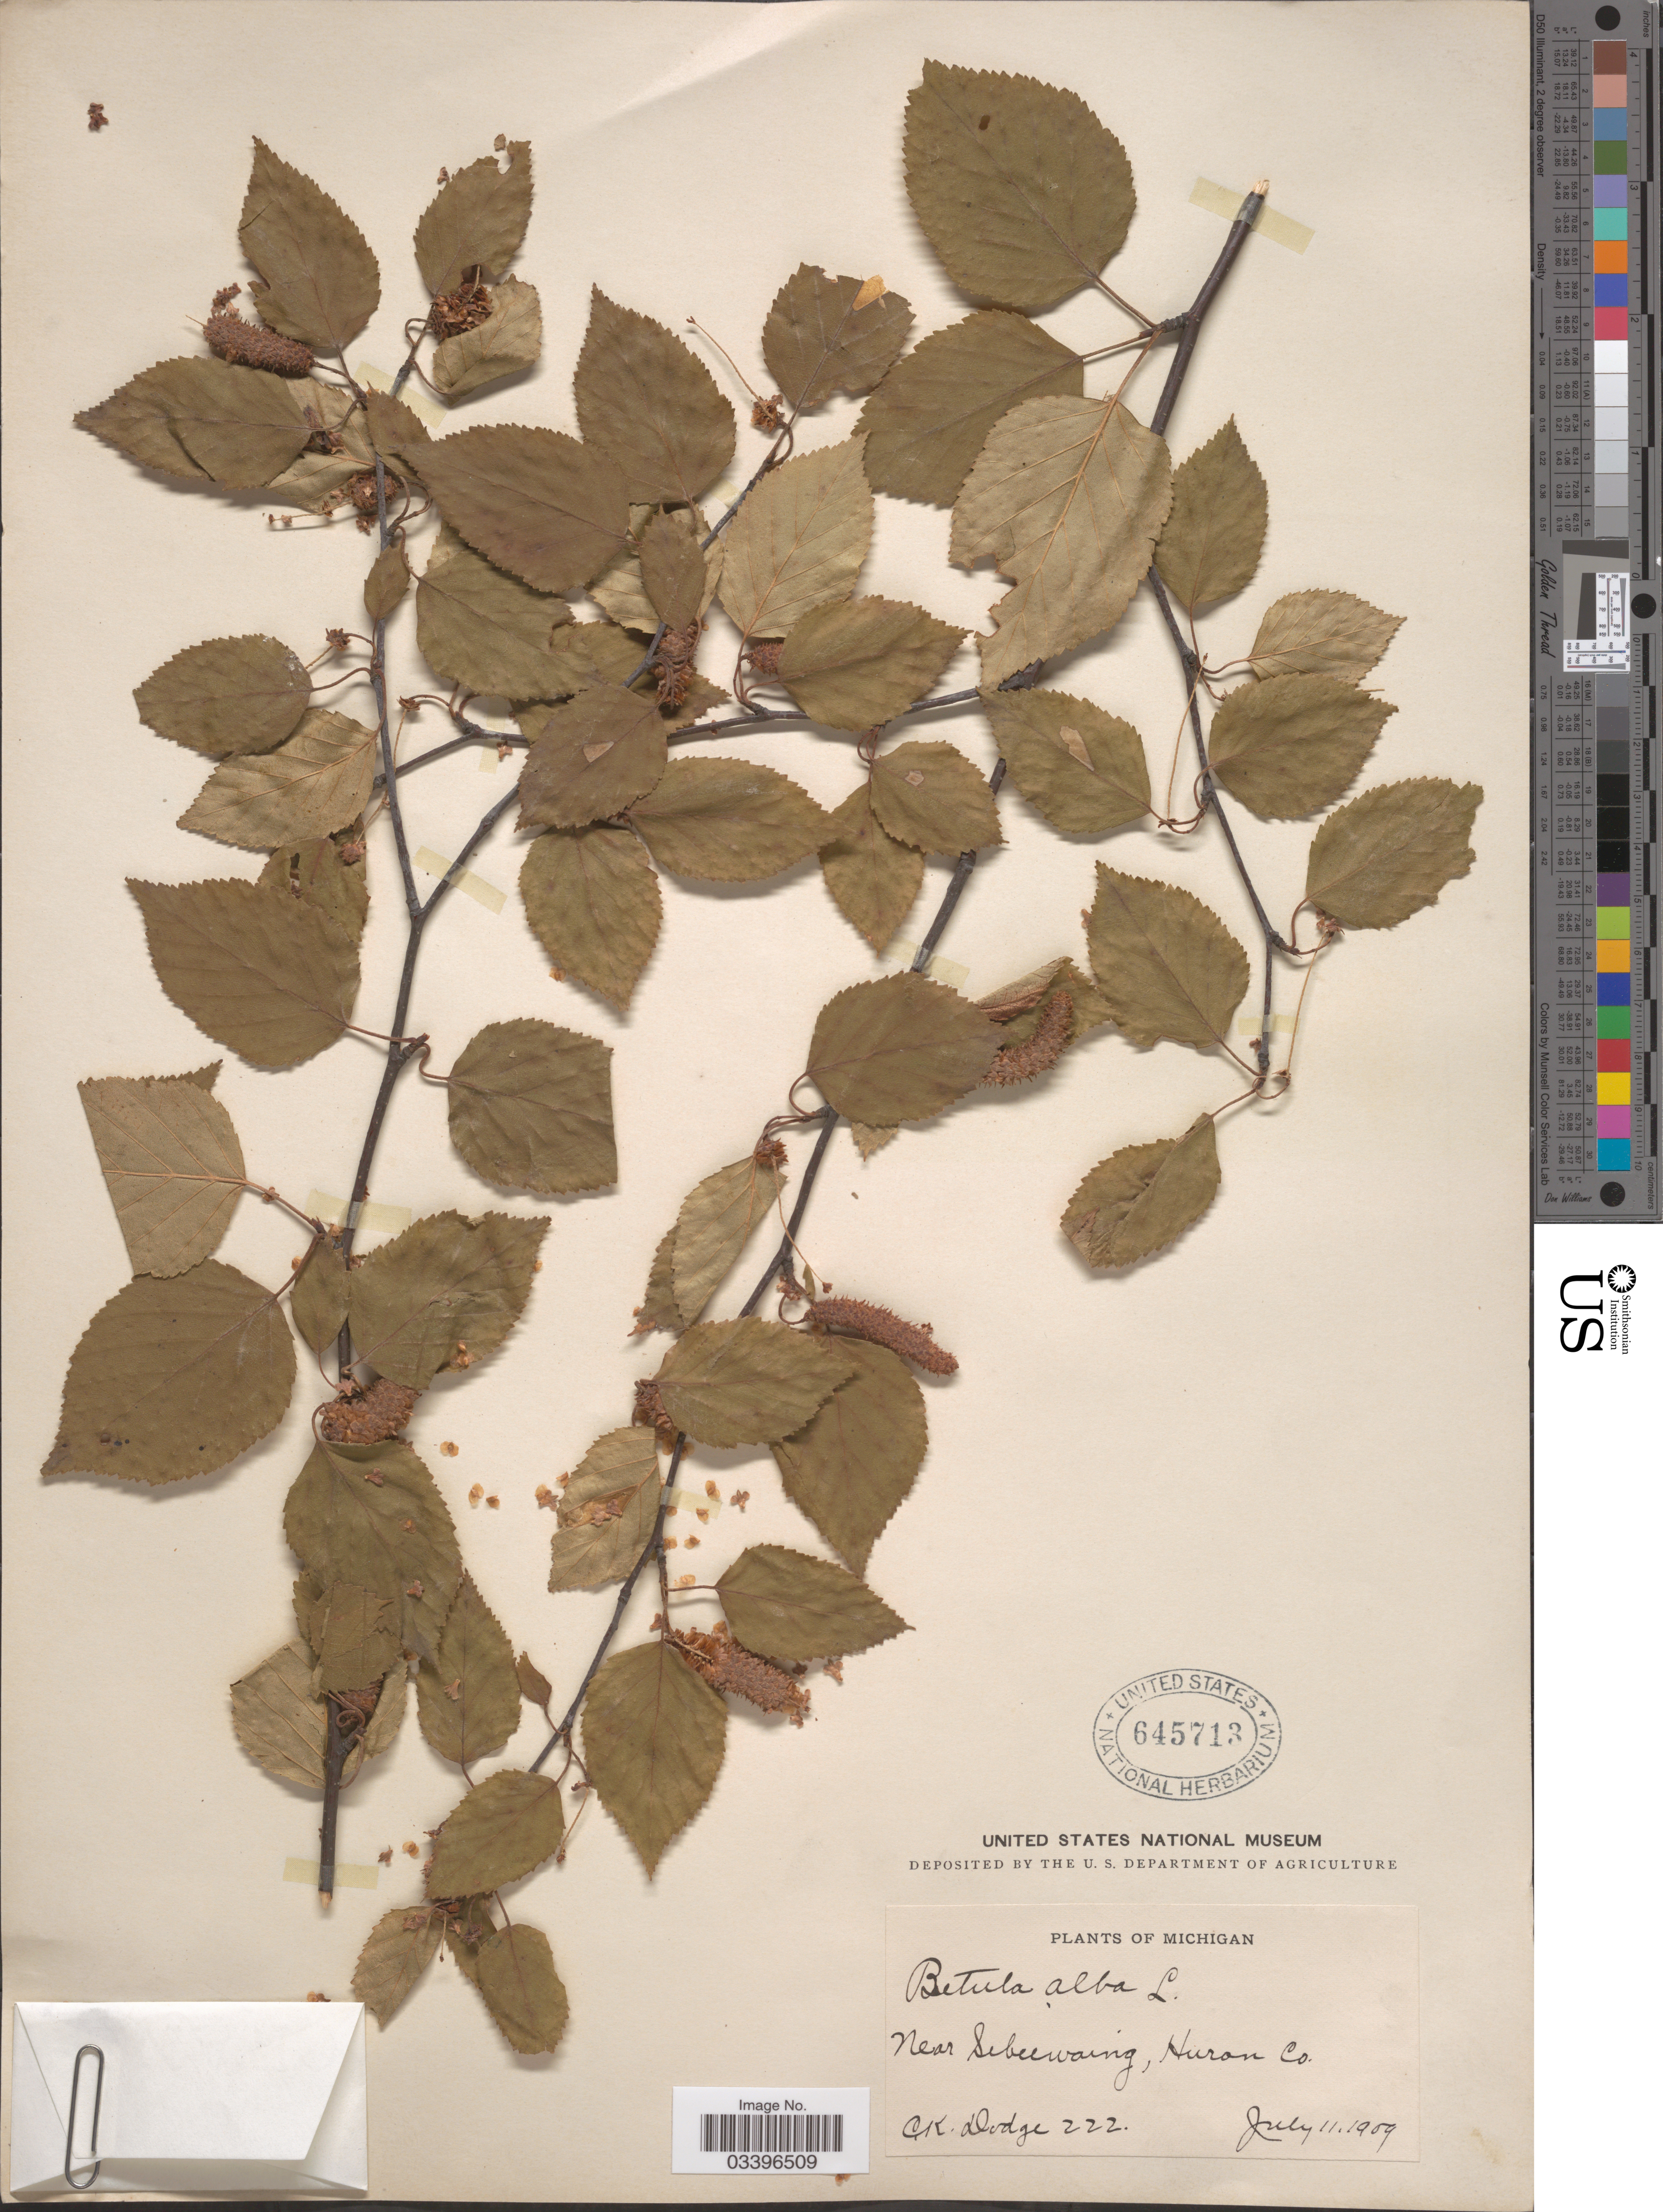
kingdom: Plantae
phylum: Tracheophyta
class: Magnoliopsida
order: Fagales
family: Betulaceae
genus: Betula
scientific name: Betula papyrifera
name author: Marshall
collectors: C. Dodge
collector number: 222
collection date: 1909-07-11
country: United States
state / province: Michigan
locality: Near Sebeewaing, Huron Co.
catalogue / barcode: US 645713